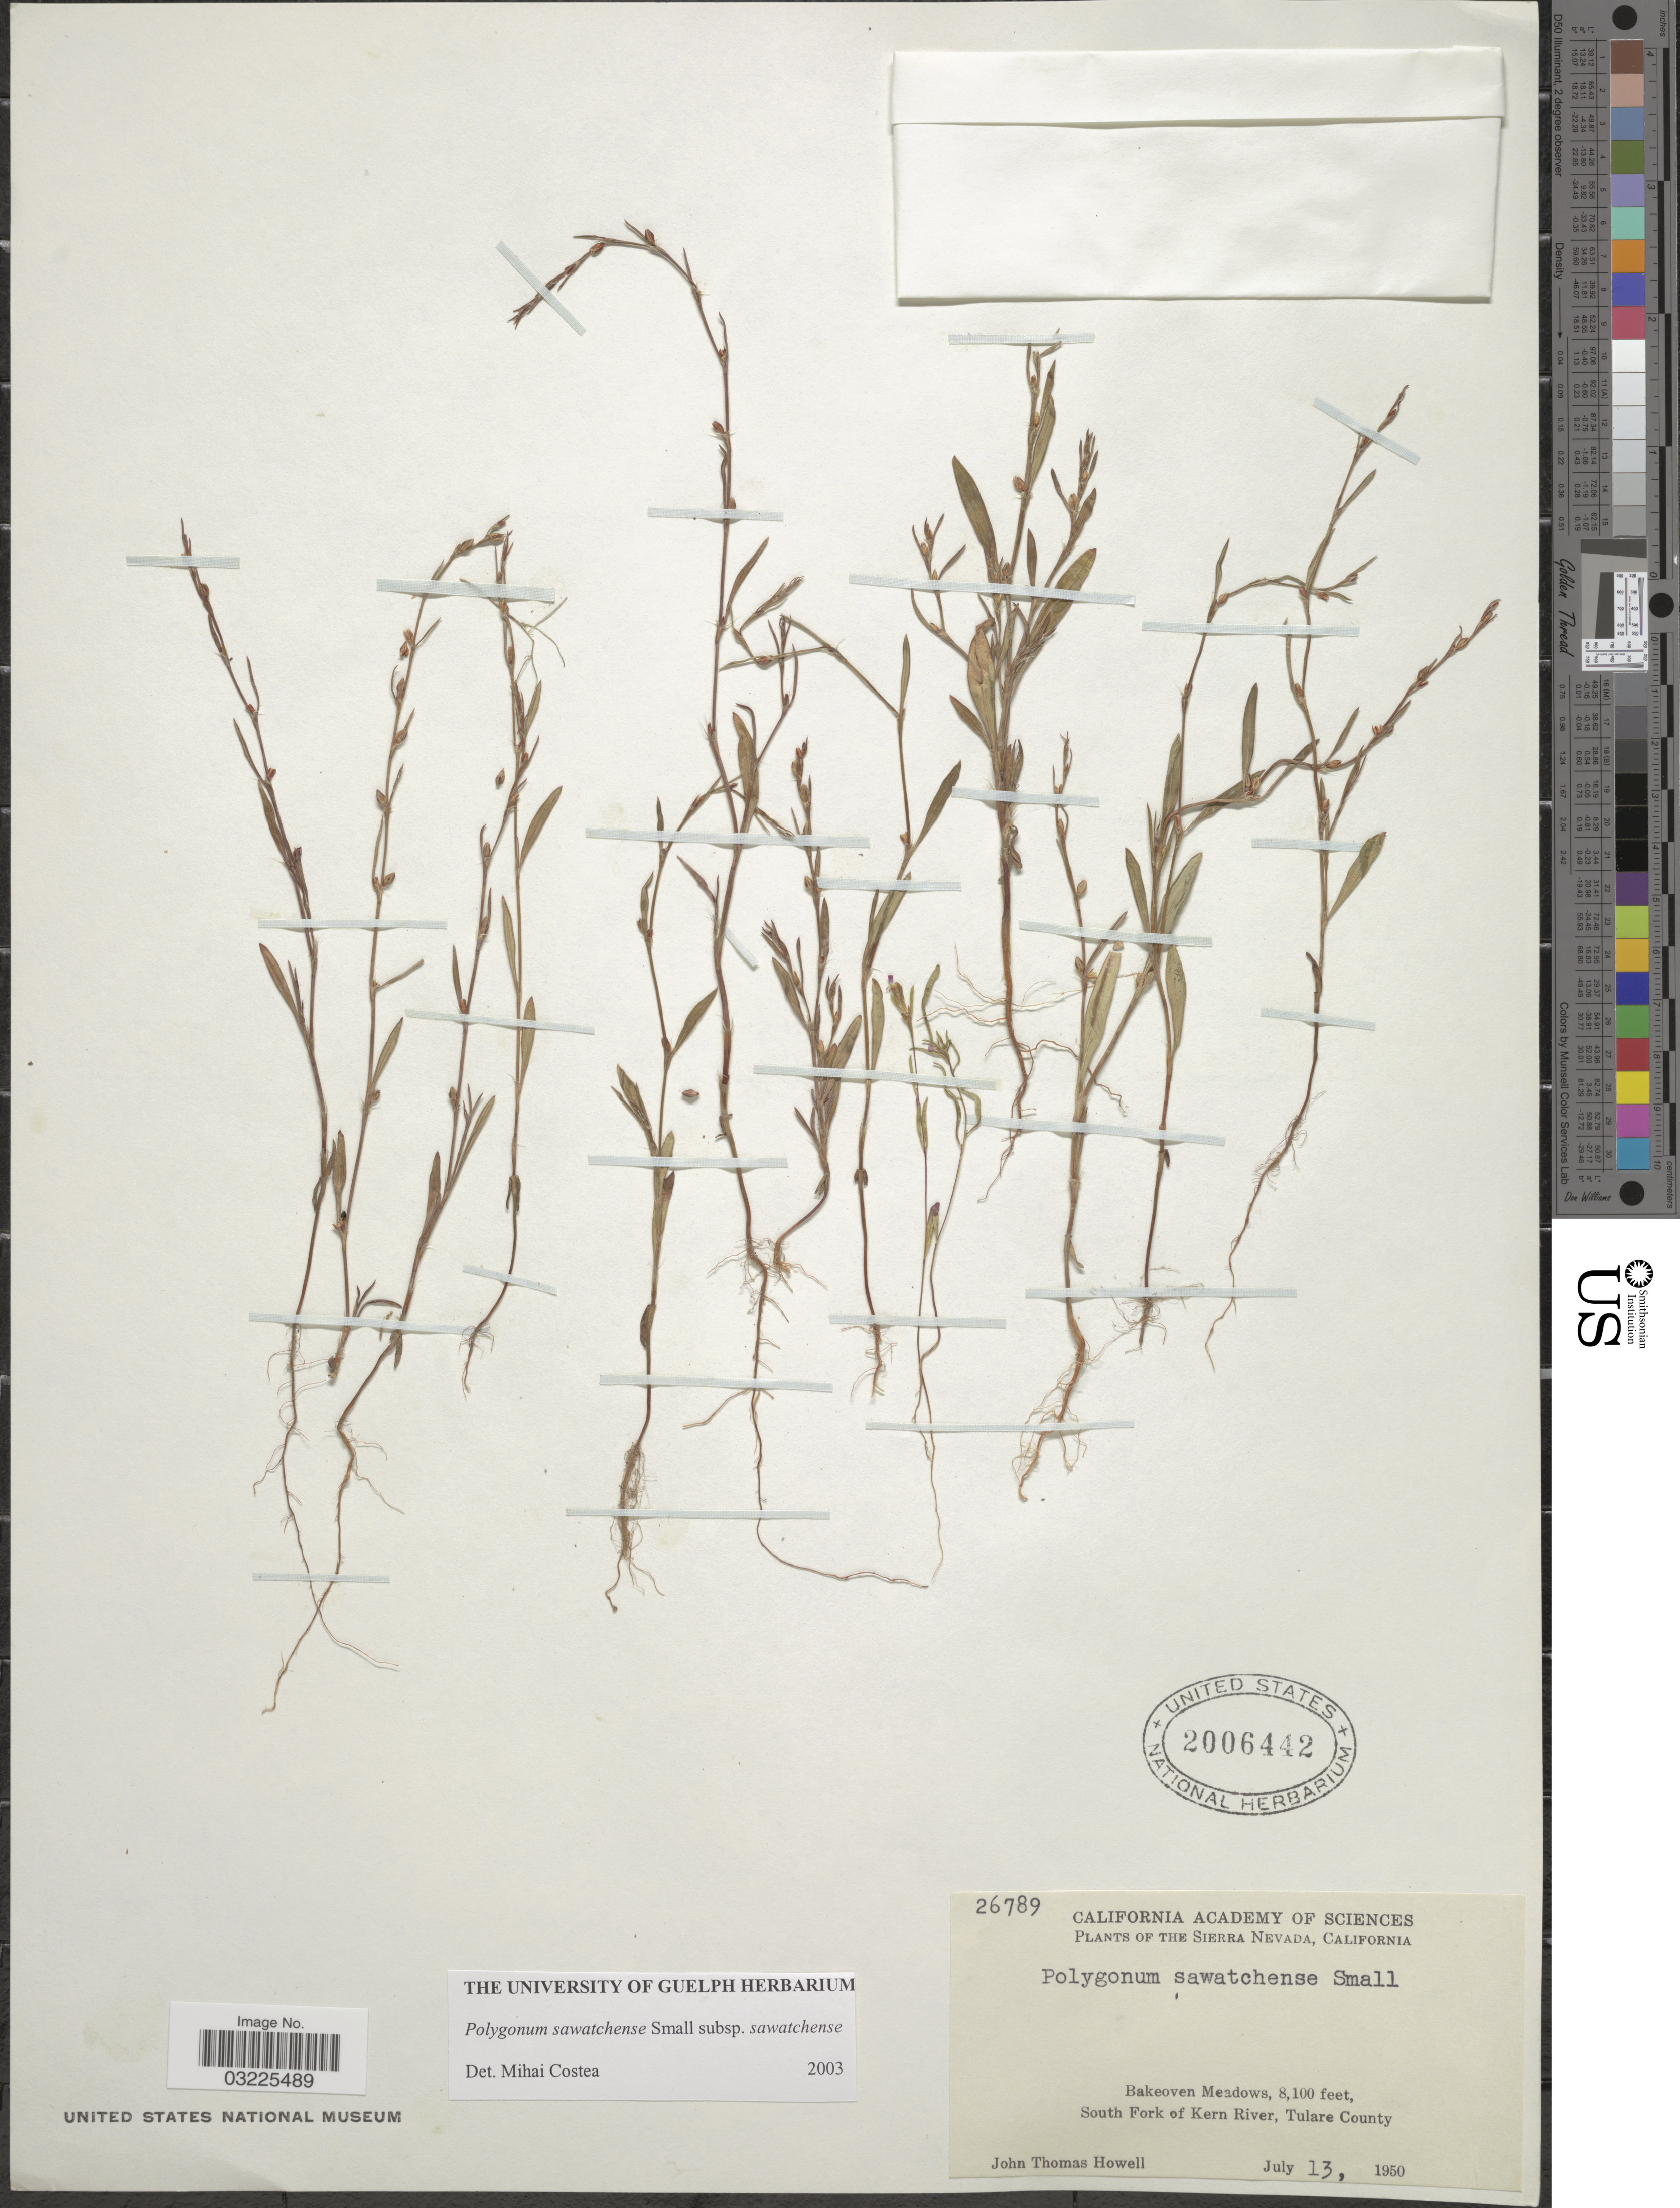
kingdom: Plantae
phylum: Tracheophyta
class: Magnoliopsida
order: Caryophyllales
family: Polygonaceae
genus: Polygonum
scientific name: Polygonum sawatchense subsp. sawatchense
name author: Small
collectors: J. T. Howell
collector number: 26789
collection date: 1950-07-13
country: United States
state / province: California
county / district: Tulare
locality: The Sierra Nevada. Bakeoven Meadows, South Fork of Kern River, Tulare County.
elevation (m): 2469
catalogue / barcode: US 2006442